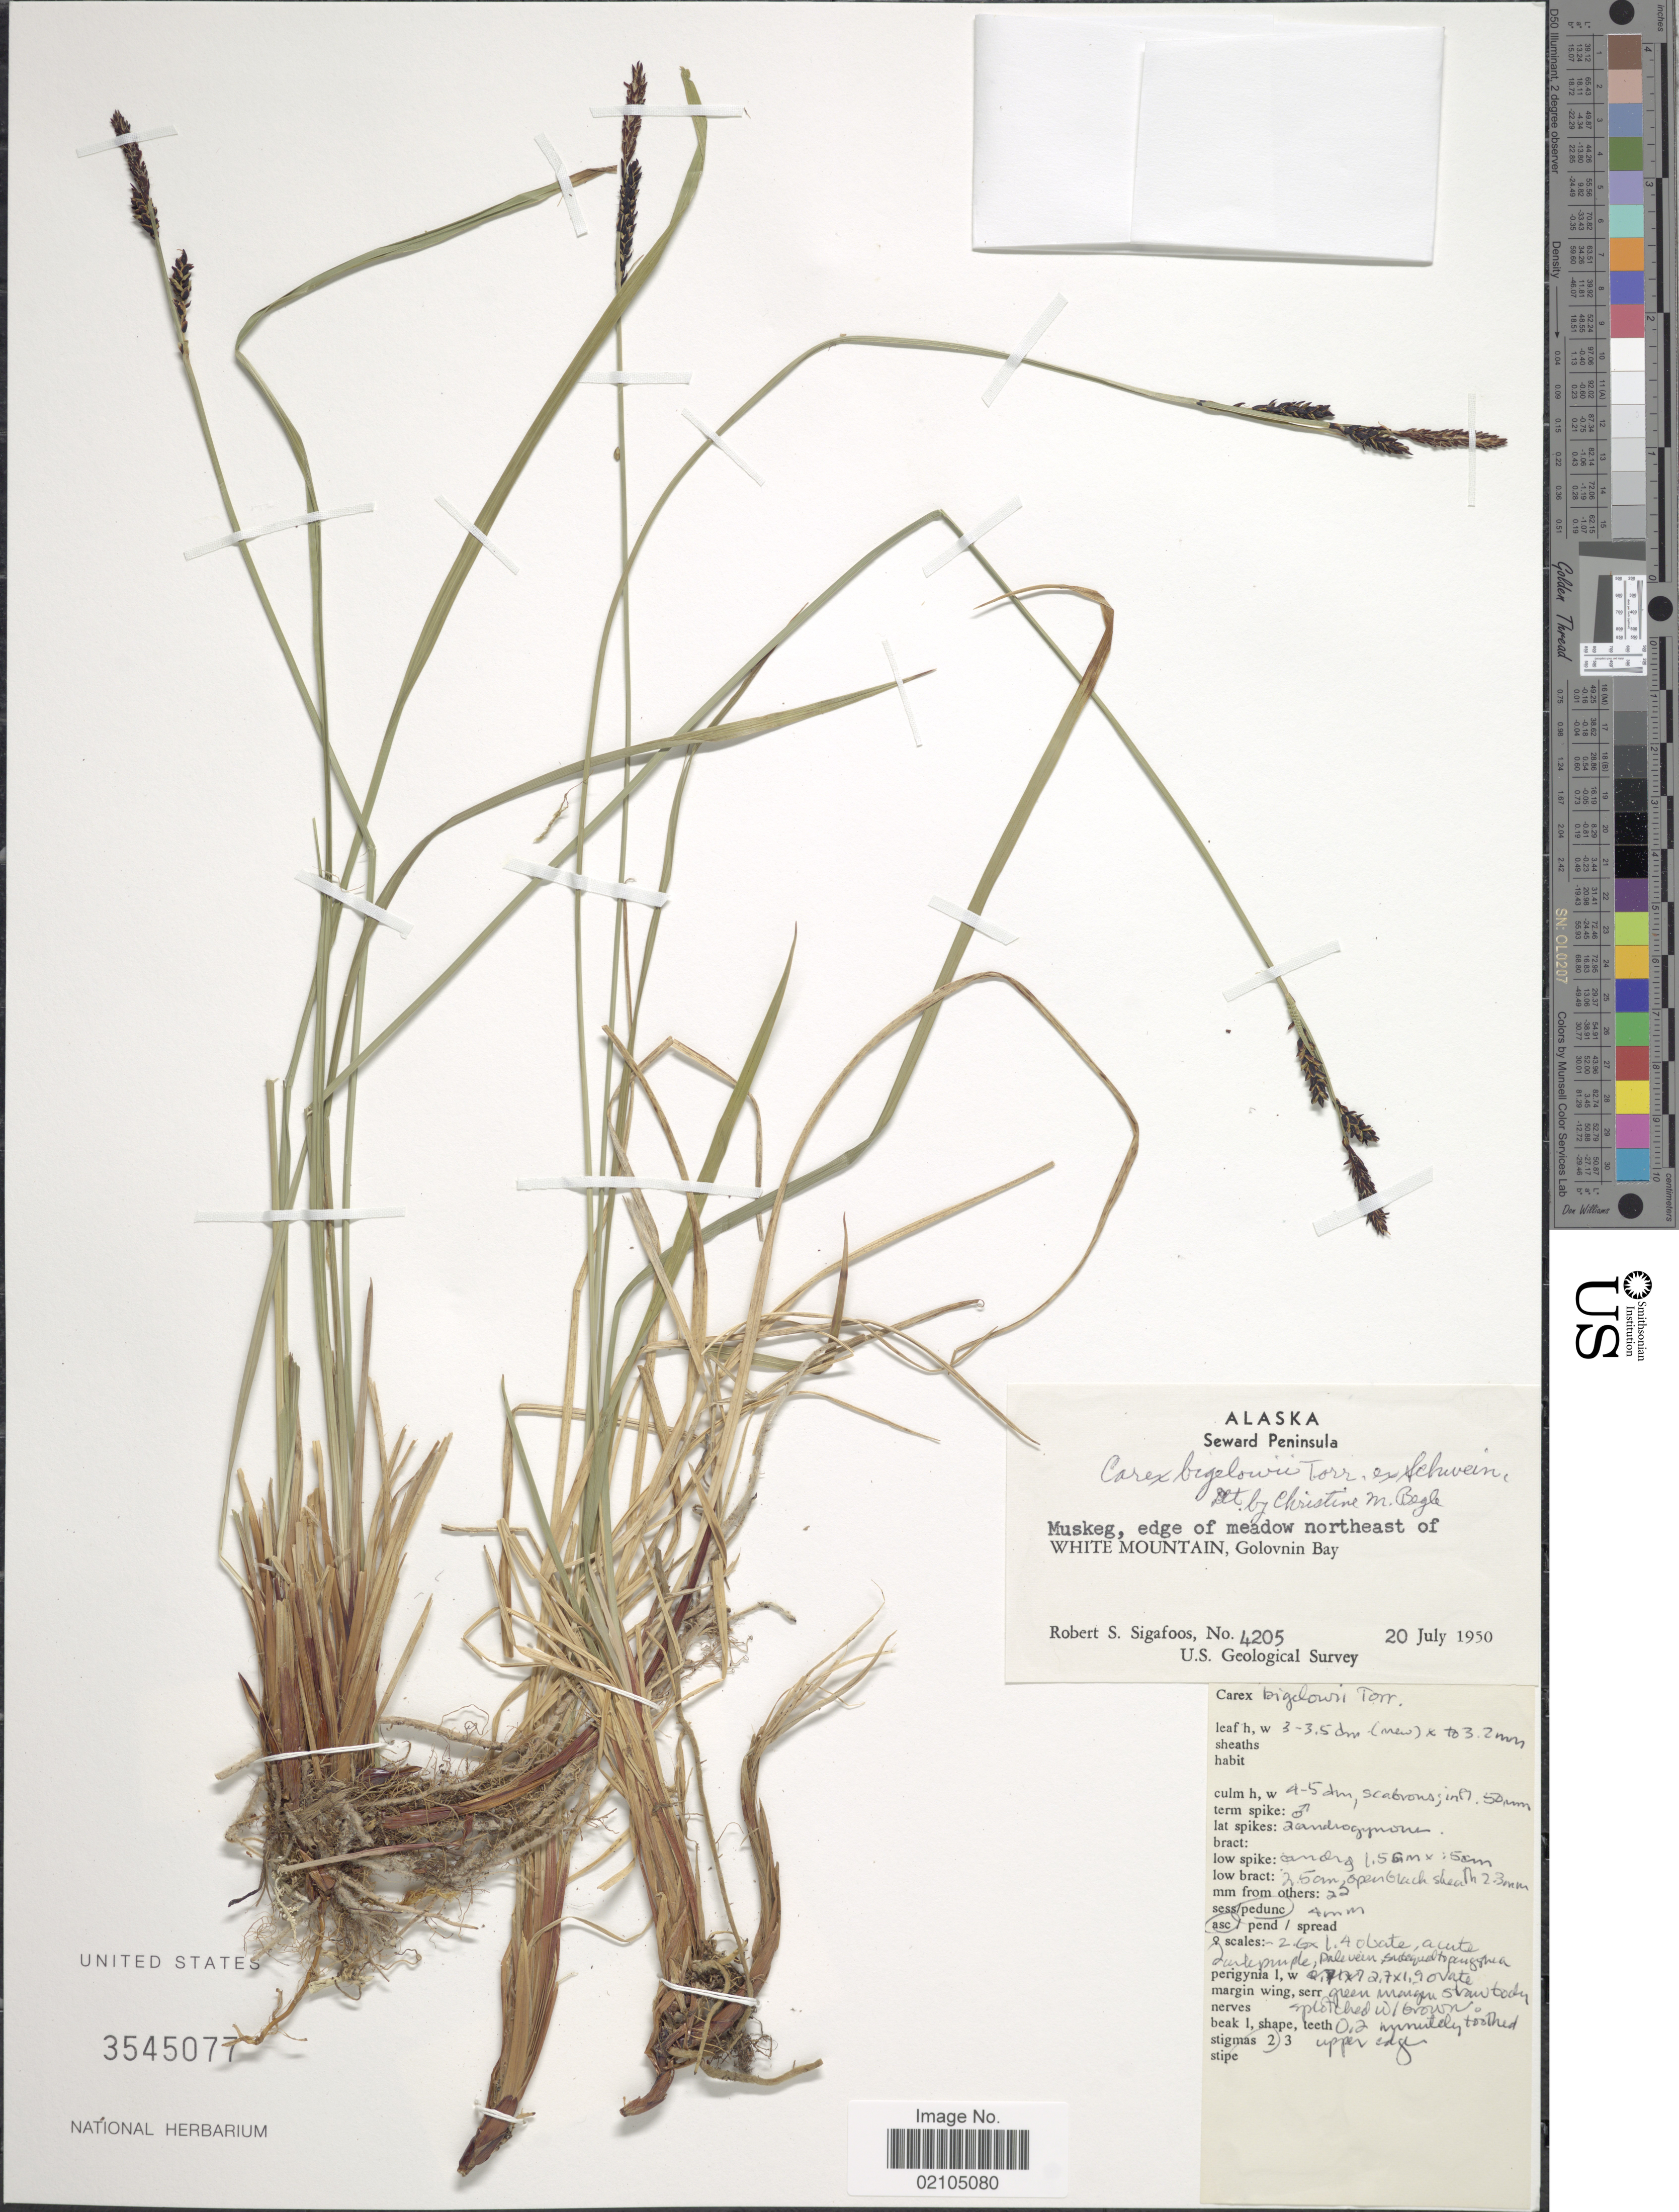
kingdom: Plantae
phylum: Tracheophyta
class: Liliopsida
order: Poales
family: Cyperaceae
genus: Carex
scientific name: Carex bigelowii subsp. lugens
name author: (Holm) T.V. Egorova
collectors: R. Sigafoos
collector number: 4205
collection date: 1950-07-20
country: United States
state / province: Alaska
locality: Seward Peninsula. Muskeg, edge of meadow northeast of White Mountain, Golovnin Bay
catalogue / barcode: US 3545077